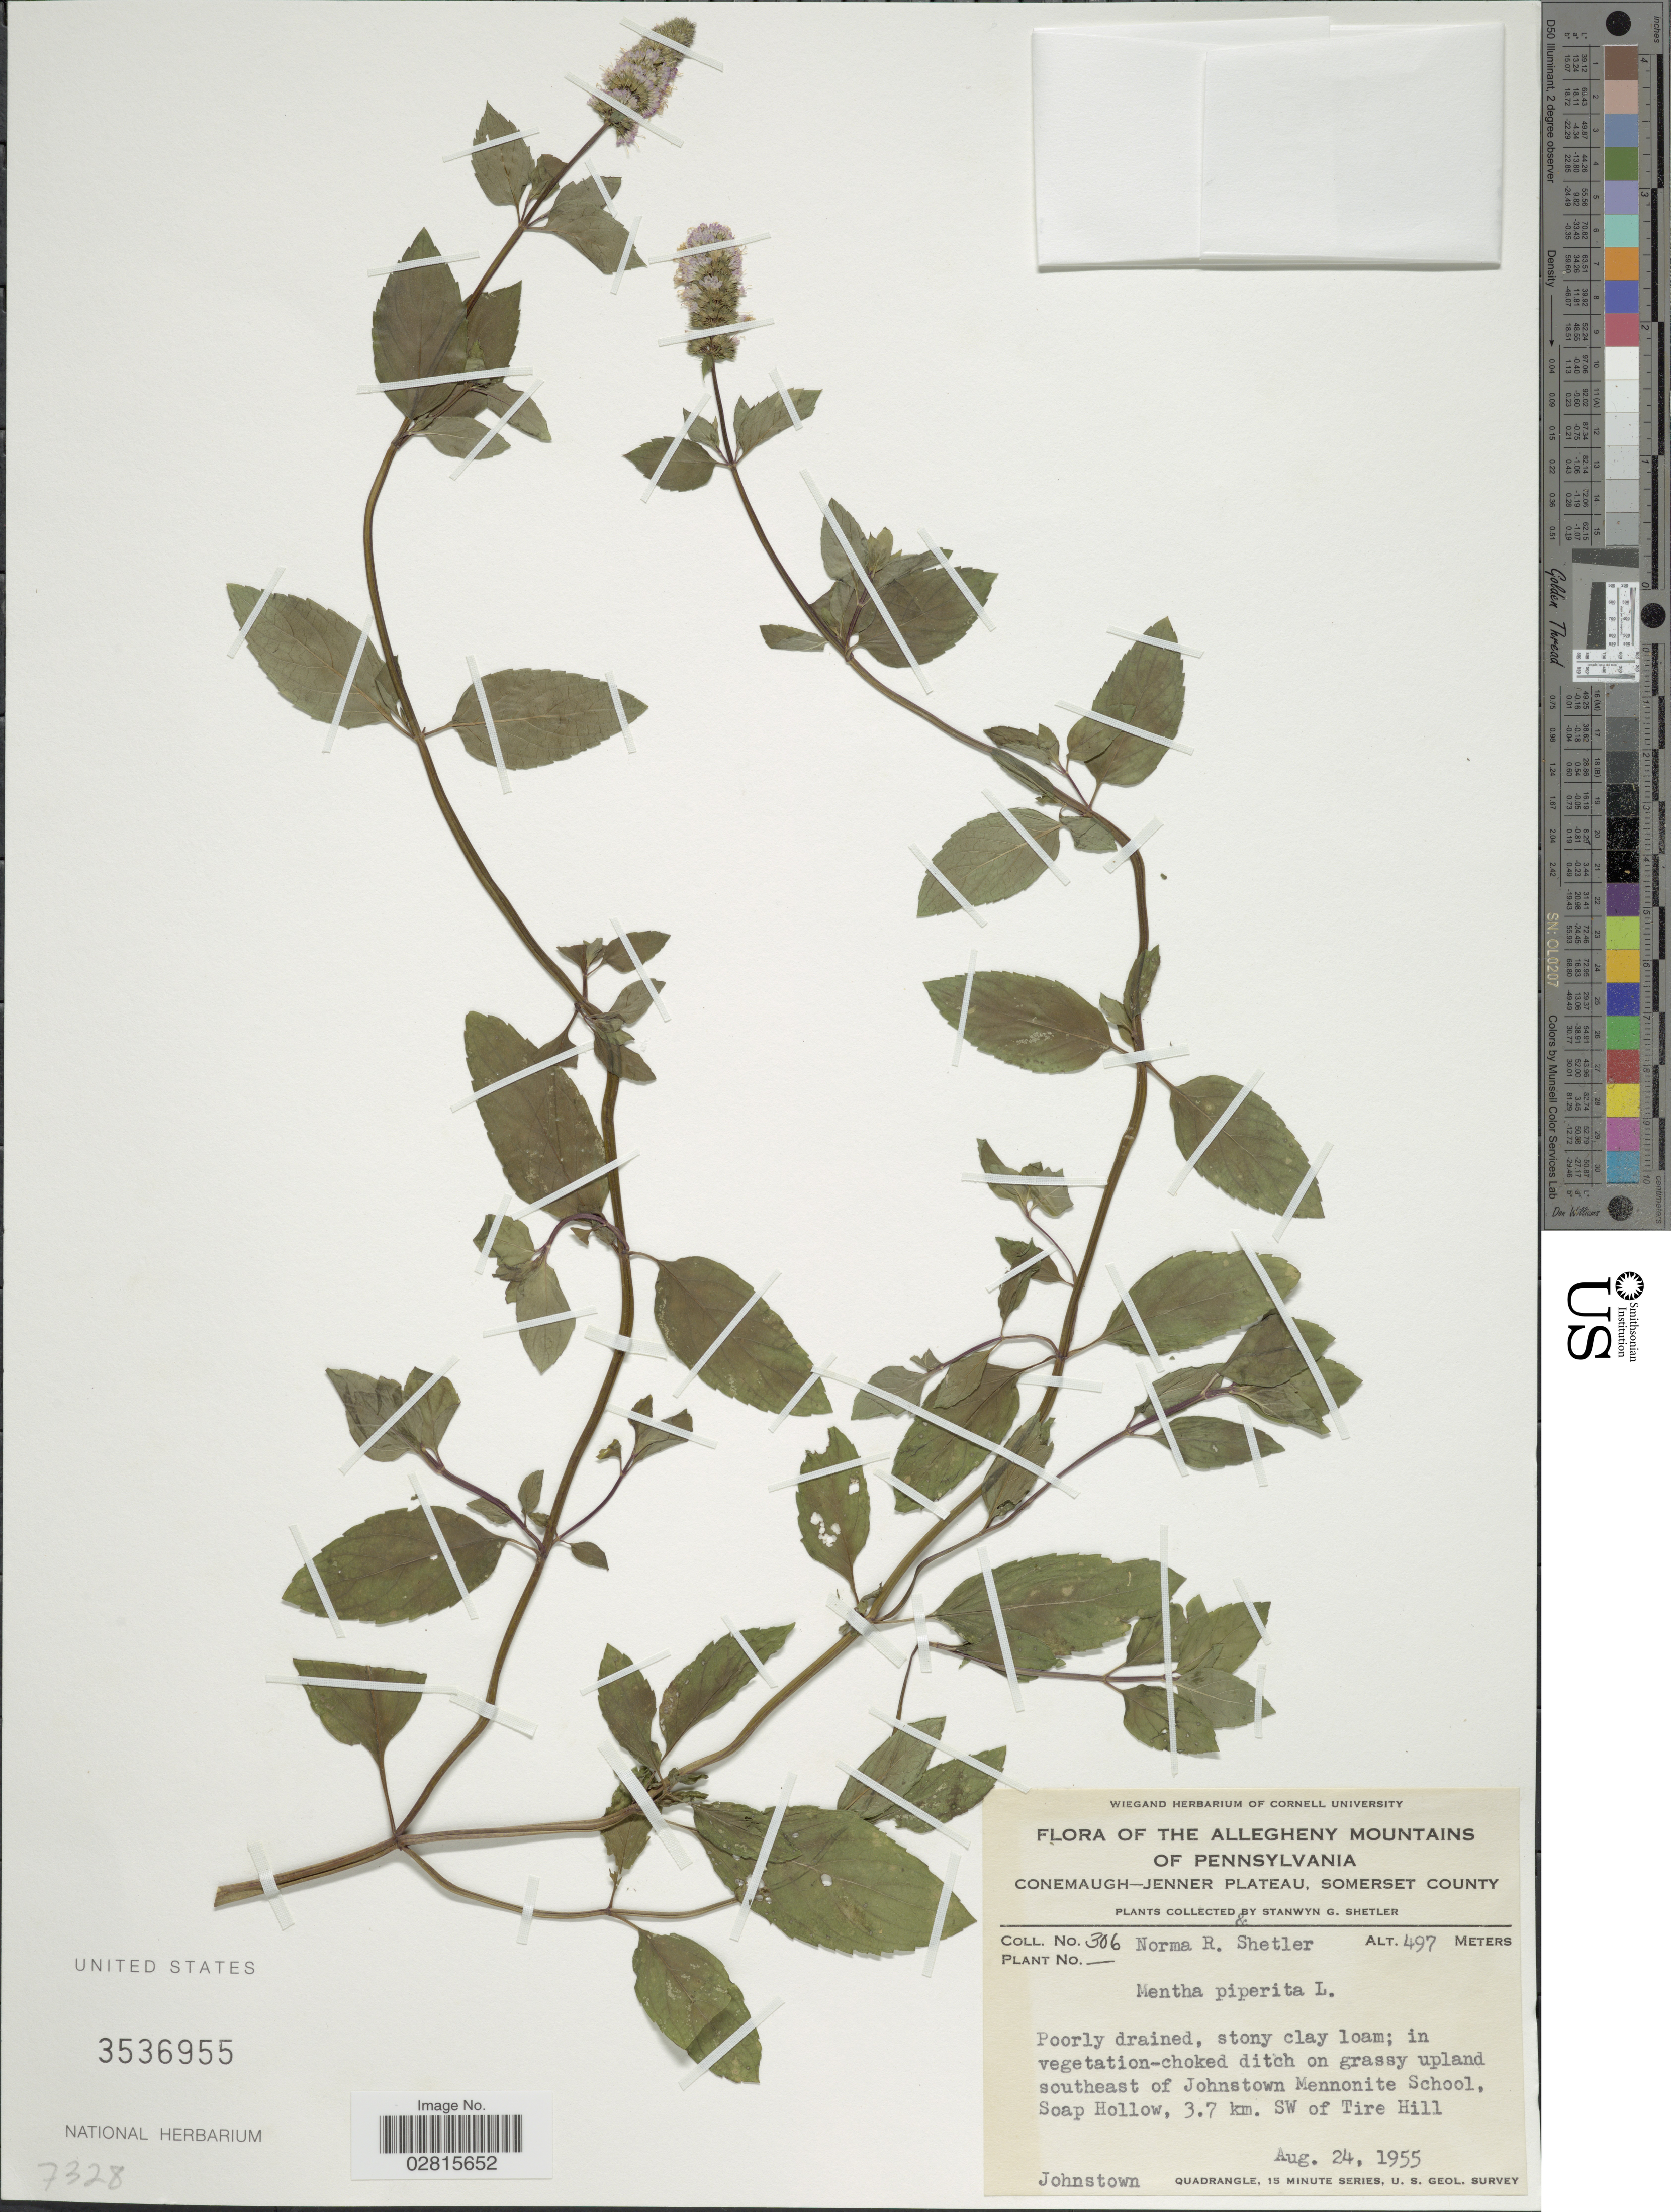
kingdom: Plantae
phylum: Tracheophyta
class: Magnoliopsida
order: Lamiales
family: Lamiaceae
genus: Mentha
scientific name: Mentha x piperita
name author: L.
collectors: S. Shetler & N. Shetler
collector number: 306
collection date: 1955-08-24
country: United States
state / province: Pennsylvania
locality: The Allegheny Mountains, Conemaugh-Jenner Plateau, Somerset County, southeast of Johnstown Mennonite School, Soap Hollow, 3.7 km. SW of Tire Hill, Johnston.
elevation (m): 497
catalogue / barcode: US 3536955